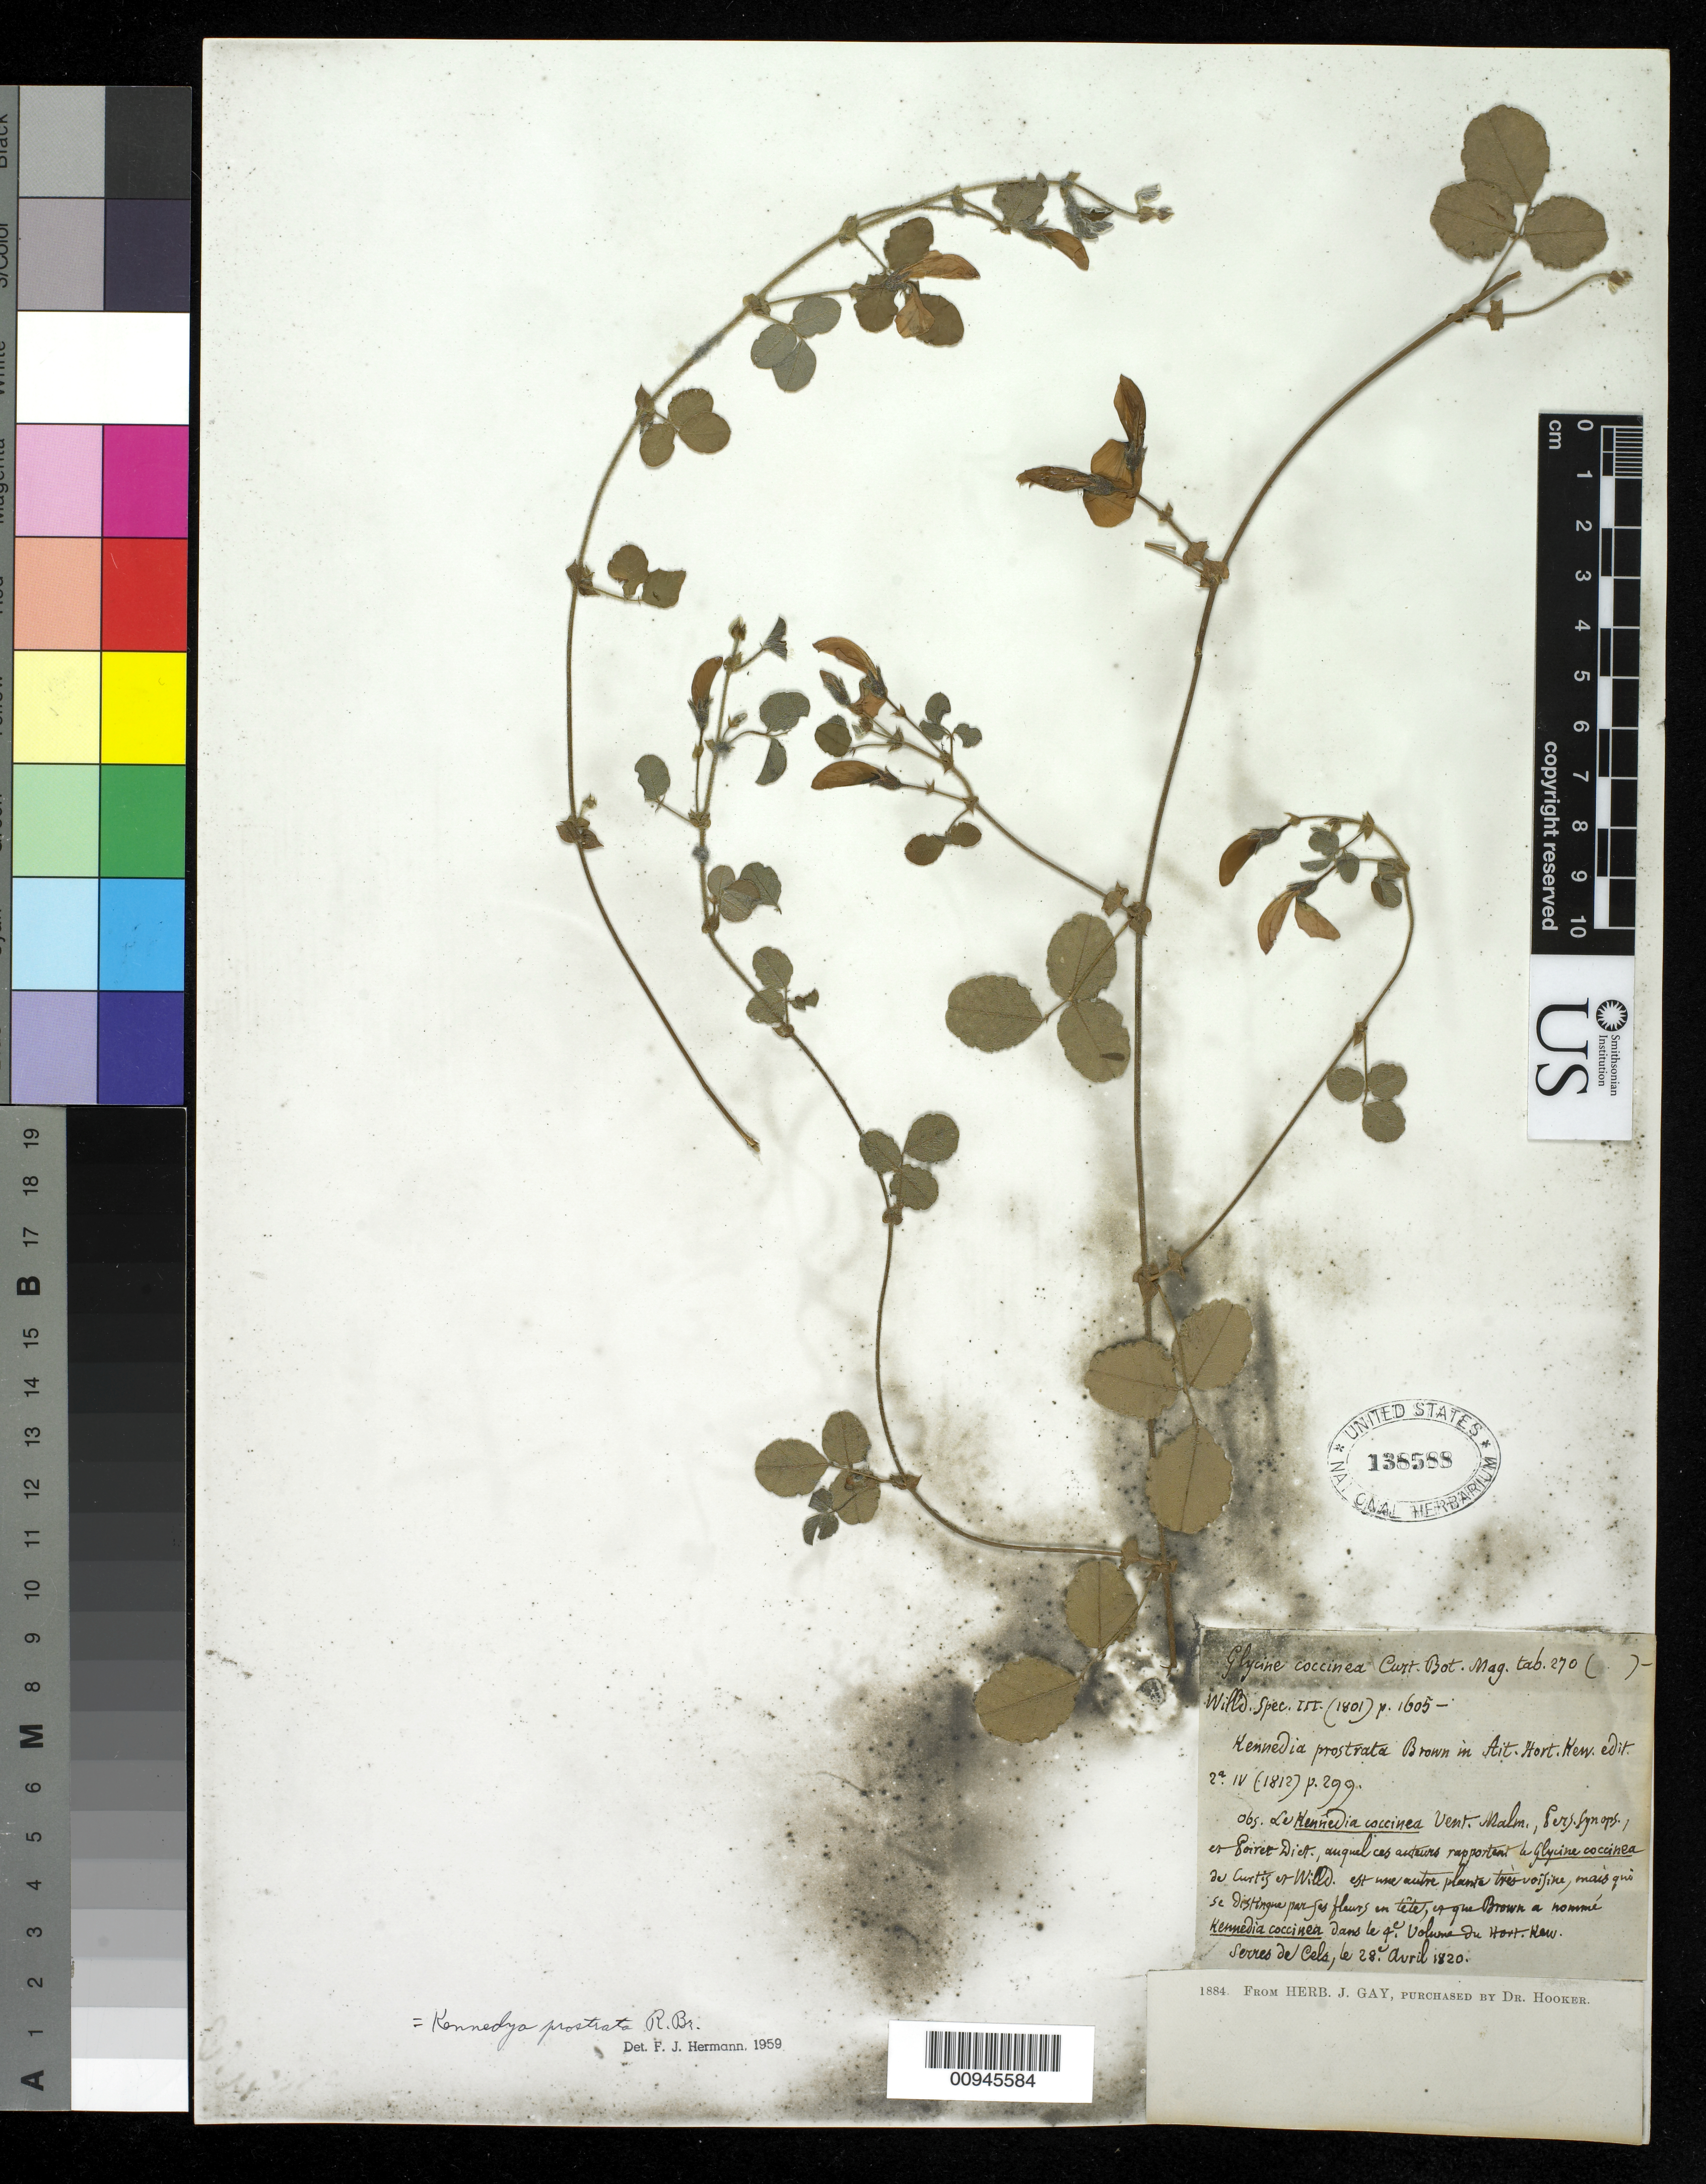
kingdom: Plantae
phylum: Tracheophyta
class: Magnoliopsida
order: Fabales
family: Fabaceae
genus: Kennedia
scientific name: Kennedia prostrata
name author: R. Br.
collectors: ex herb. J. Gay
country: Australia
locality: Serres de Cels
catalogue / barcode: US 138588